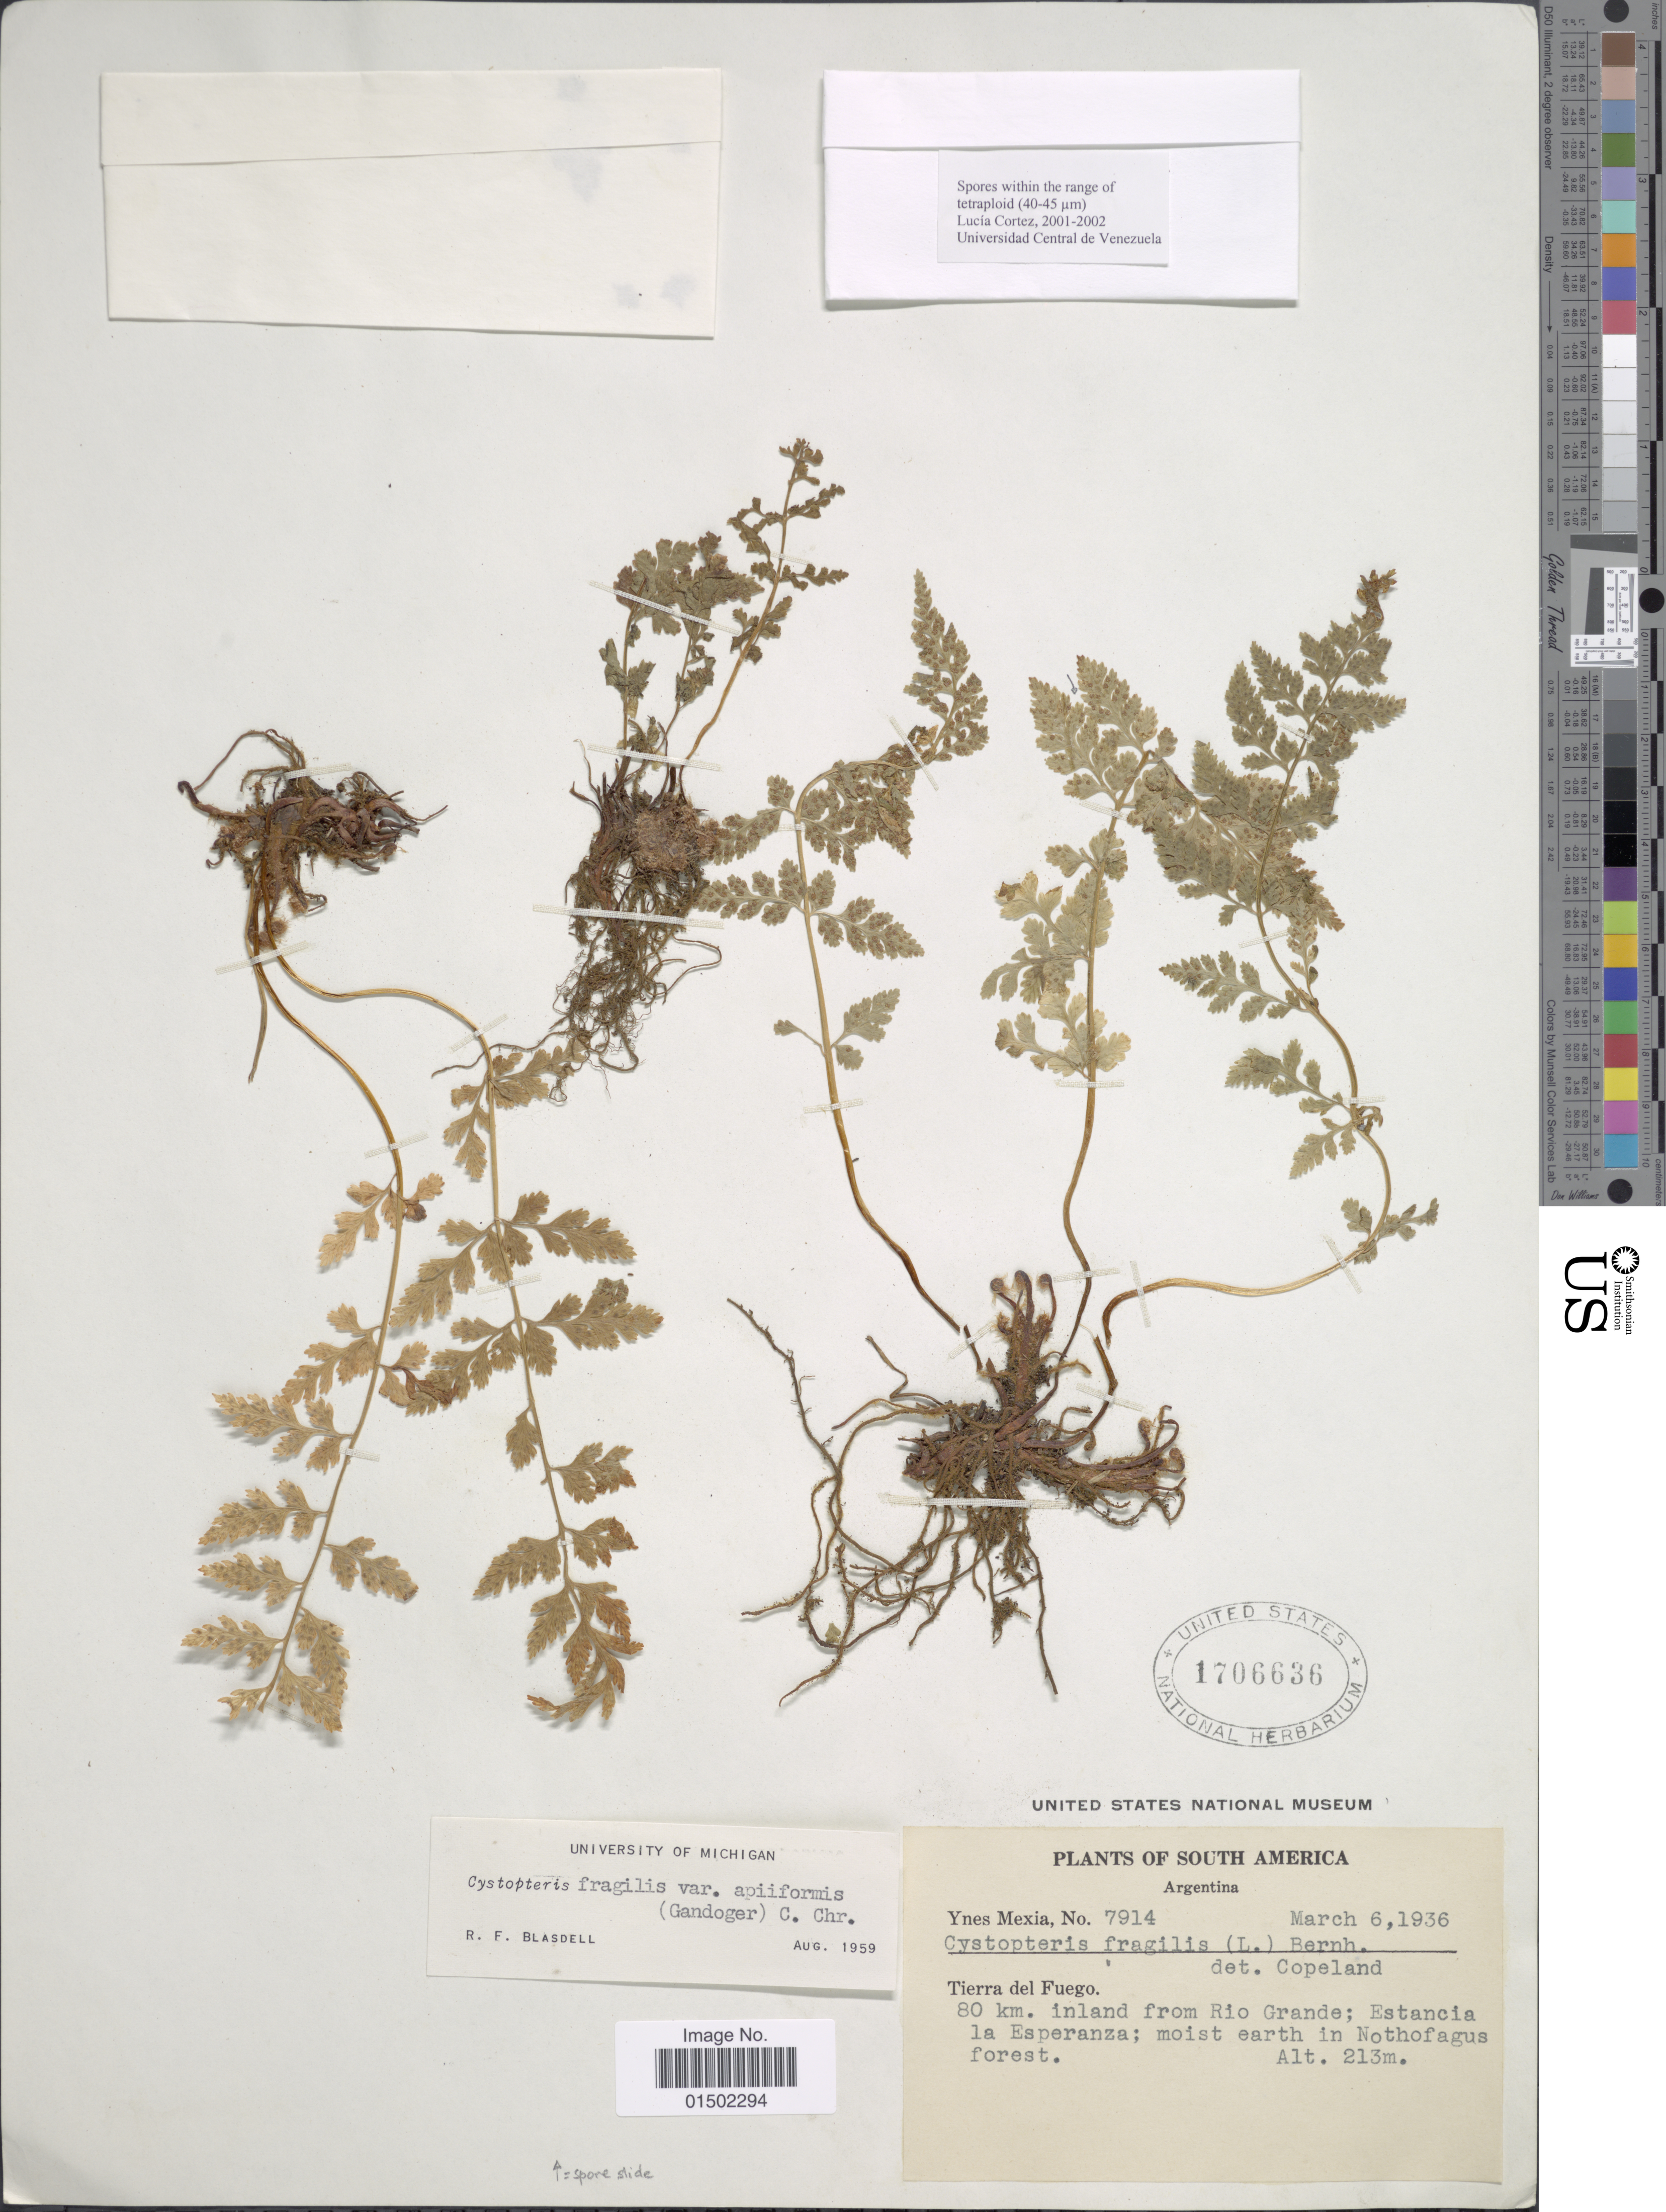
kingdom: Plantae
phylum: Tracheophyta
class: Polypodiopsida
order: Polypodiales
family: Cystopteridaceae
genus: Cystopteris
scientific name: Cystopteris fragilis var. apiiformis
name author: (Gand.) C. Chr.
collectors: Y. Mexia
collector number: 7914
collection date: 1936-03-06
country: Argentina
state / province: Tierra del Fuego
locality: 80 km. inland from Rio Grande; Estancia la Esperanza; moist earth in Nothofagus forest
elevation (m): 213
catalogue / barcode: US 1706636